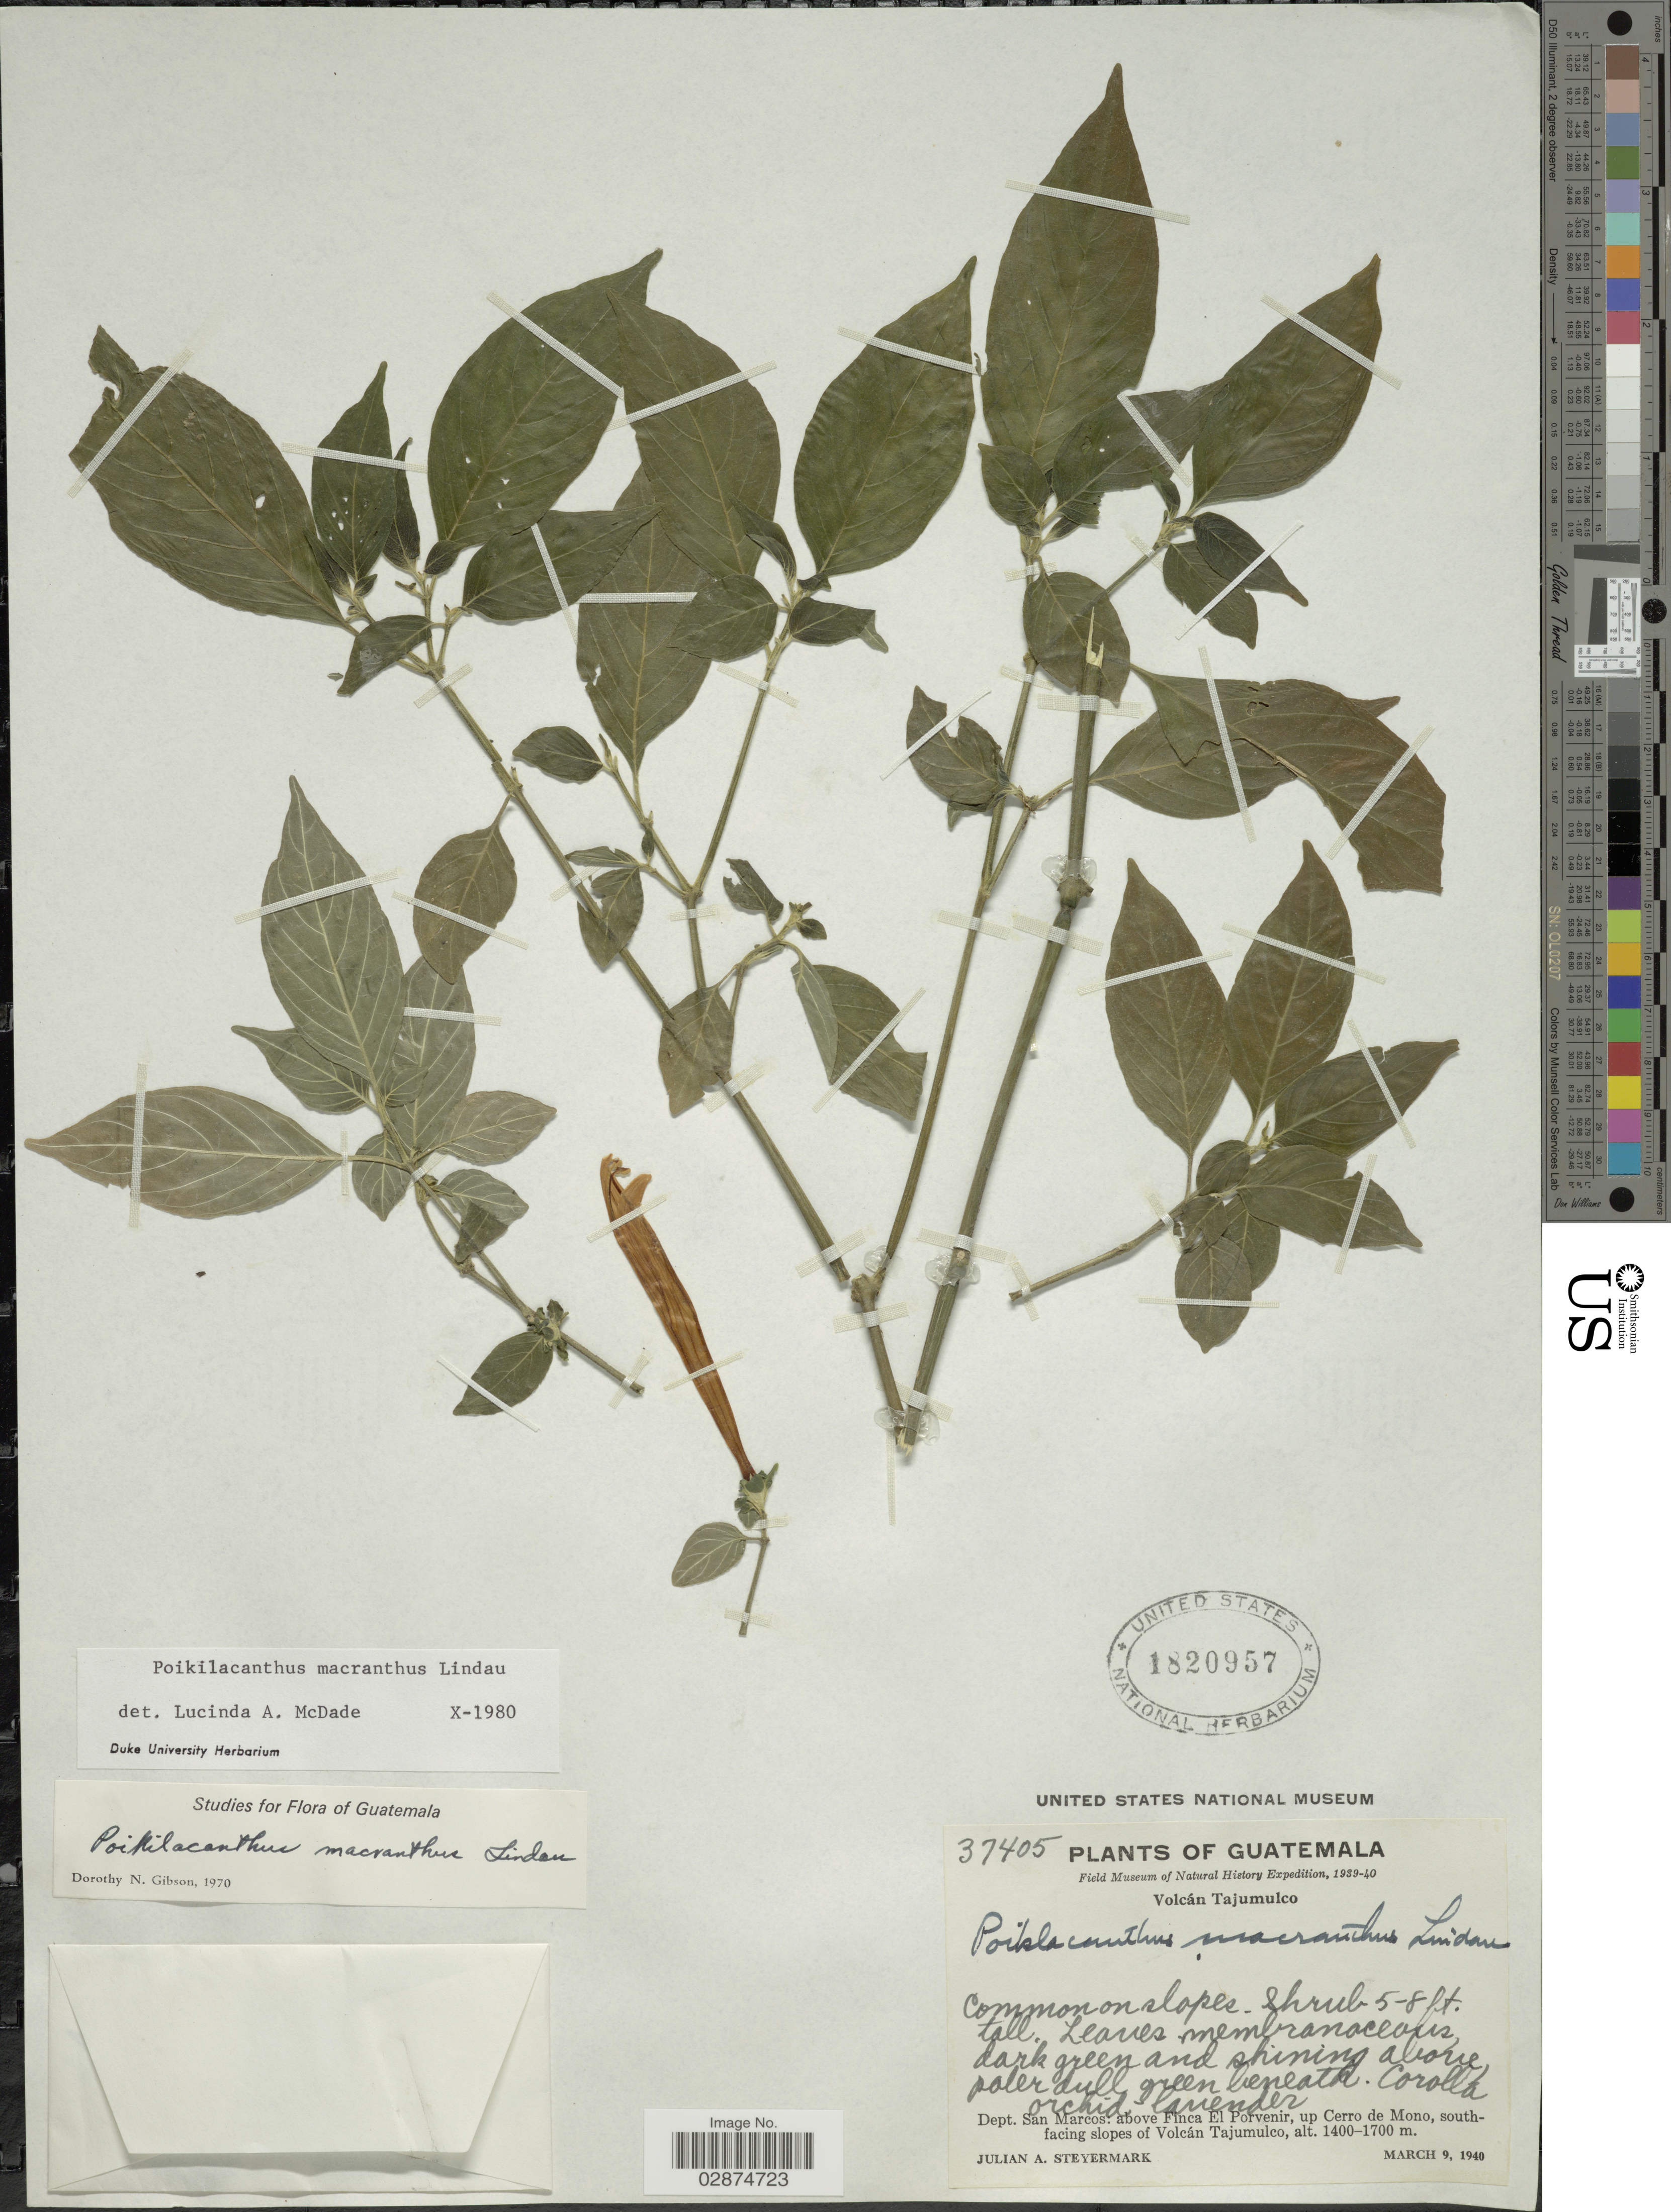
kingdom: Plantae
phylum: Tracheophyta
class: Magnoliopsida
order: Lamiales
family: Acanthaceae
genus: Poikilacanthus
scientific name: Poikilacanthus macranthus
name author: Lindau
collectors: J. Steyermark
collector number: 37405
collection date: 1940-03-09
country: Guatemala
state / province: San Marcos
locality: Volcán Tajumulco. Dept. San Marcos: above Finca El Porvenir, up Cerro de Mono, south-facing slopes of Volcán Tajumulco.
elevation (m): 1400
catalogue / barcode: US 1820957